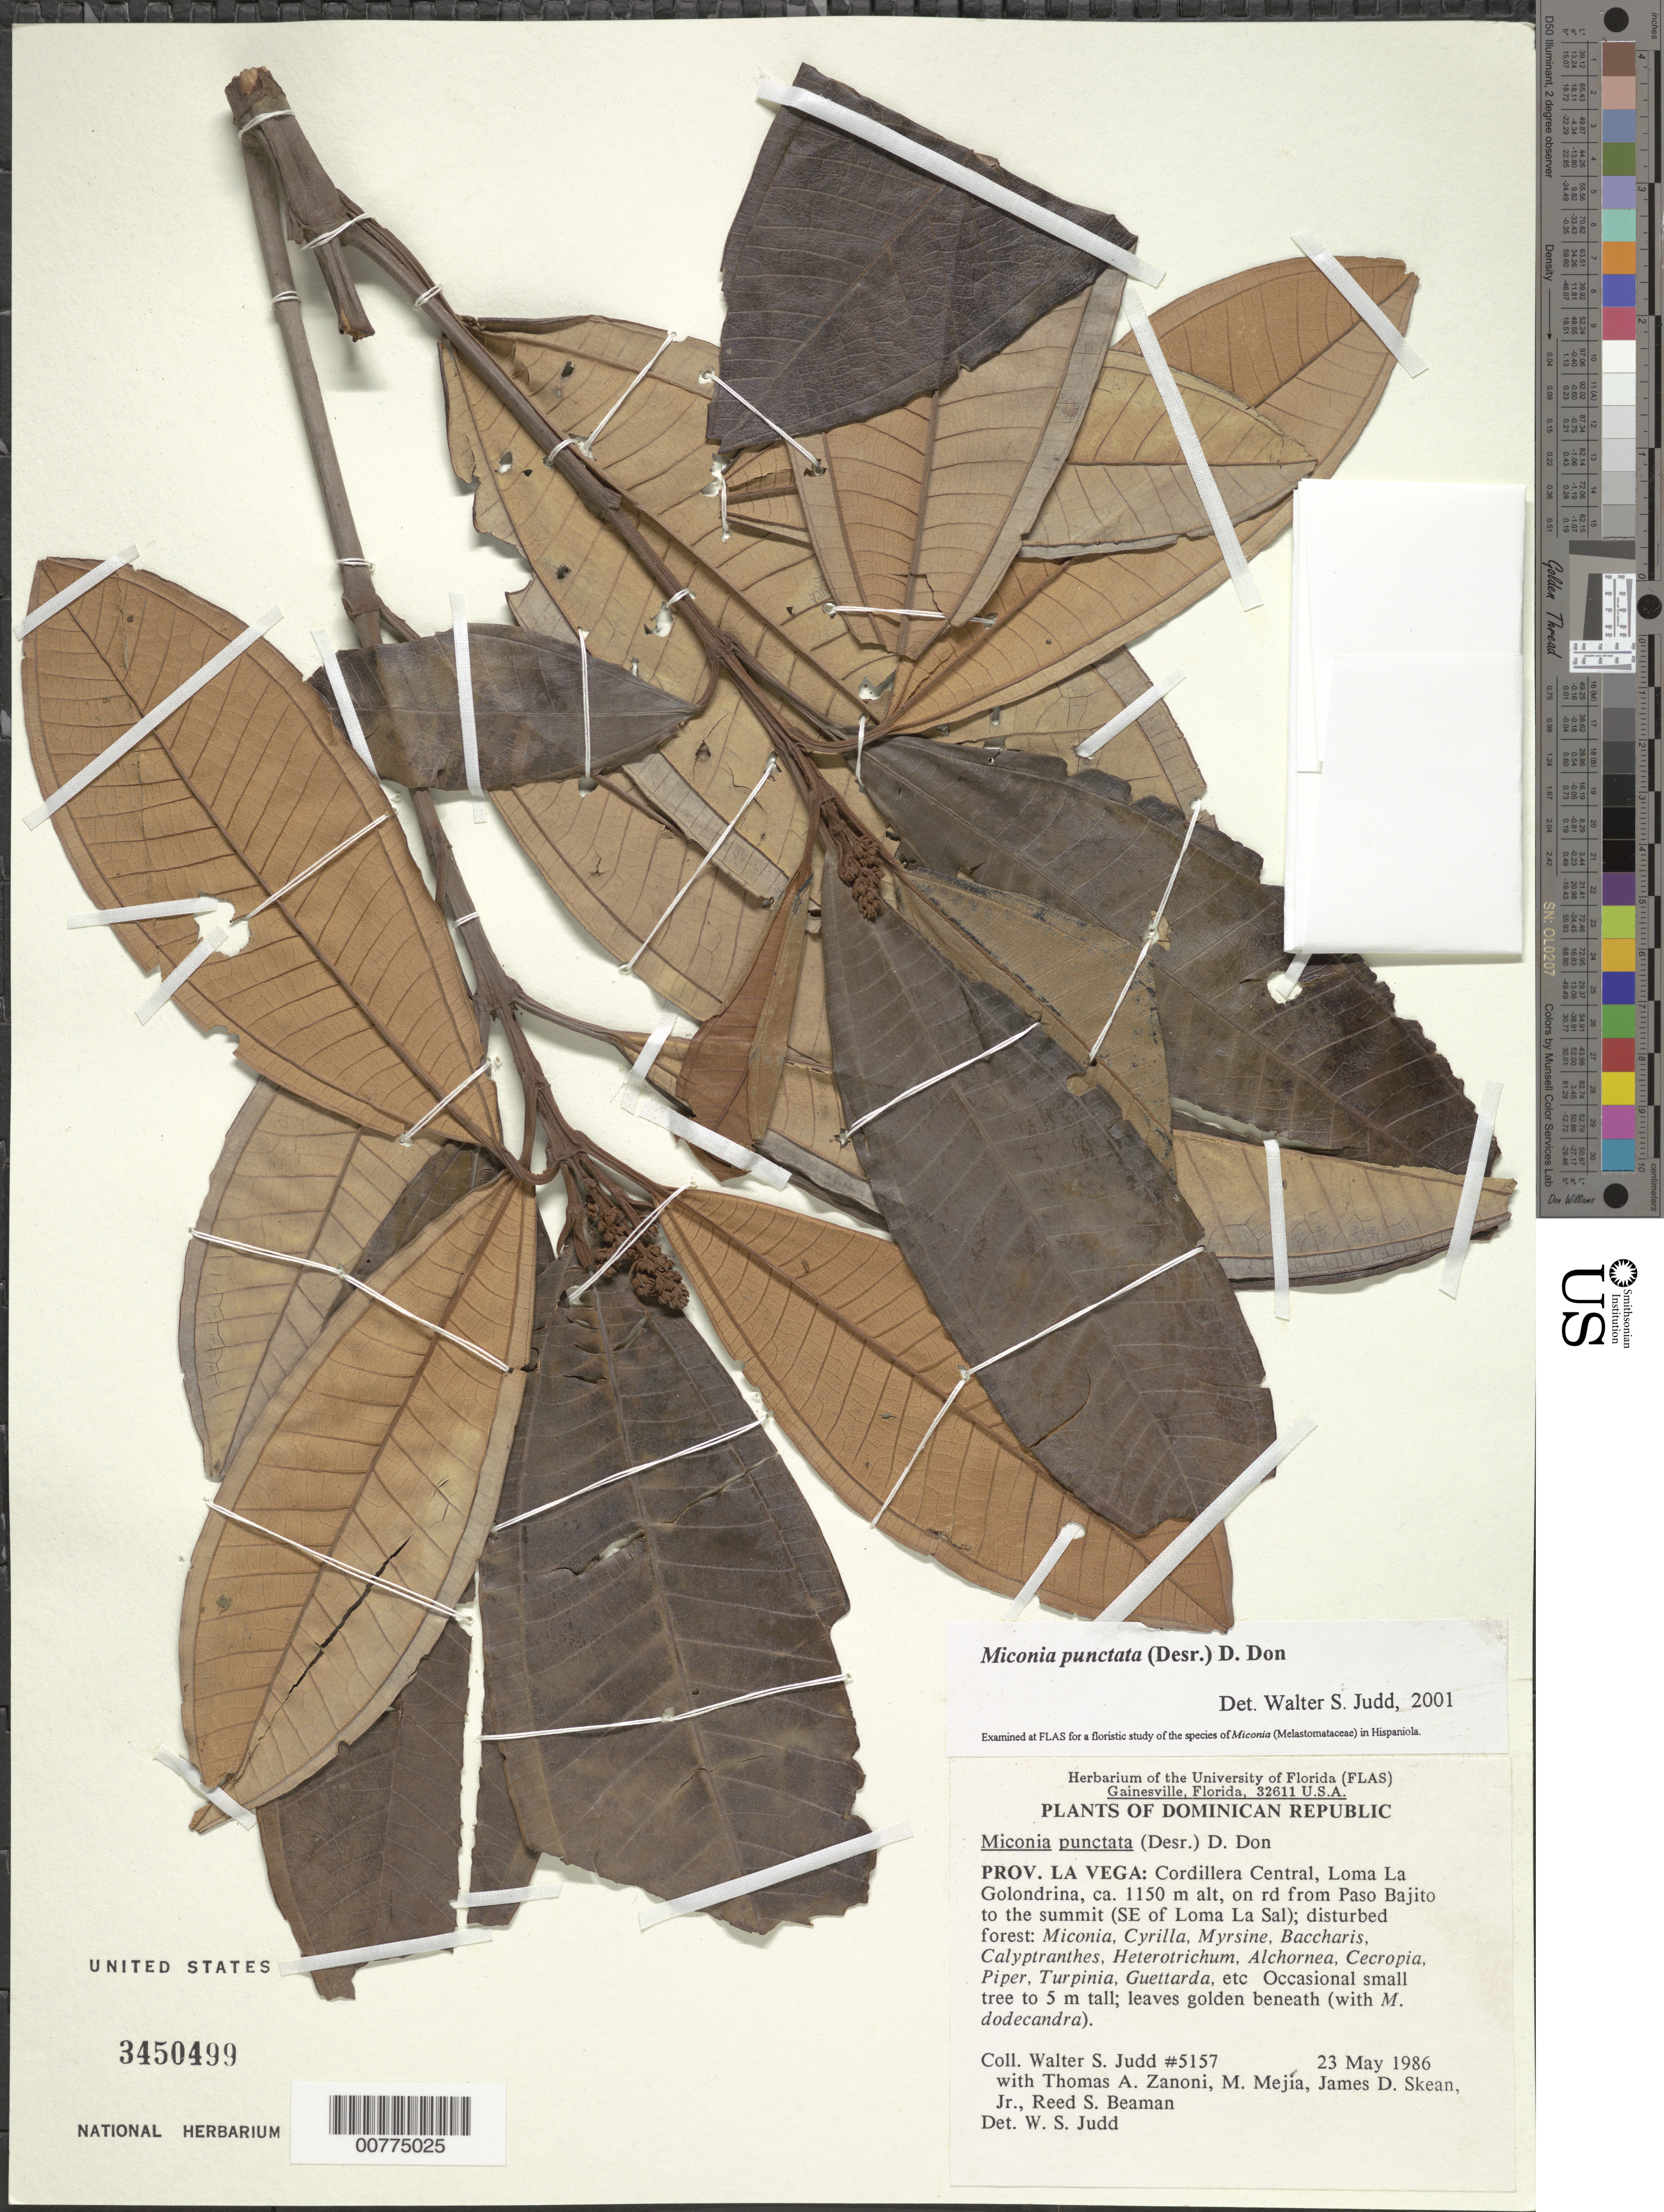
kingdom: Plantae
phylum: Tracheophyta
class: Magnoliopsida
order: Myrtales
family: Melastomataceae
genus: Miconia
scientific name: Miconia punctata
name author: (Desr.) D. Don ex DC.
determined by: Judd, Walter S.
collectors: W. S. Judd, T. A. Zanoni, M. Mejia & J. D. Skean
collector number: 5157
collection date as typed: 23 May 1986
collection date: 1986-05-23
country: Dominican Republic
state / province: La Vega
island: Hispaniola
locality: Cordillera Central, Loma La Golondrina, on road from Paso Bajito to the summit (SE of Loma La Sal).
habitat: Disturbed forest; Miconia, Cyrilla, Myrsine, Baccharis, Calyptranthes, Heterotrichum, Alchornea, Cecropia, Piper, etc.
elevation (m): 1150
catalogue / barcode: US 3450499